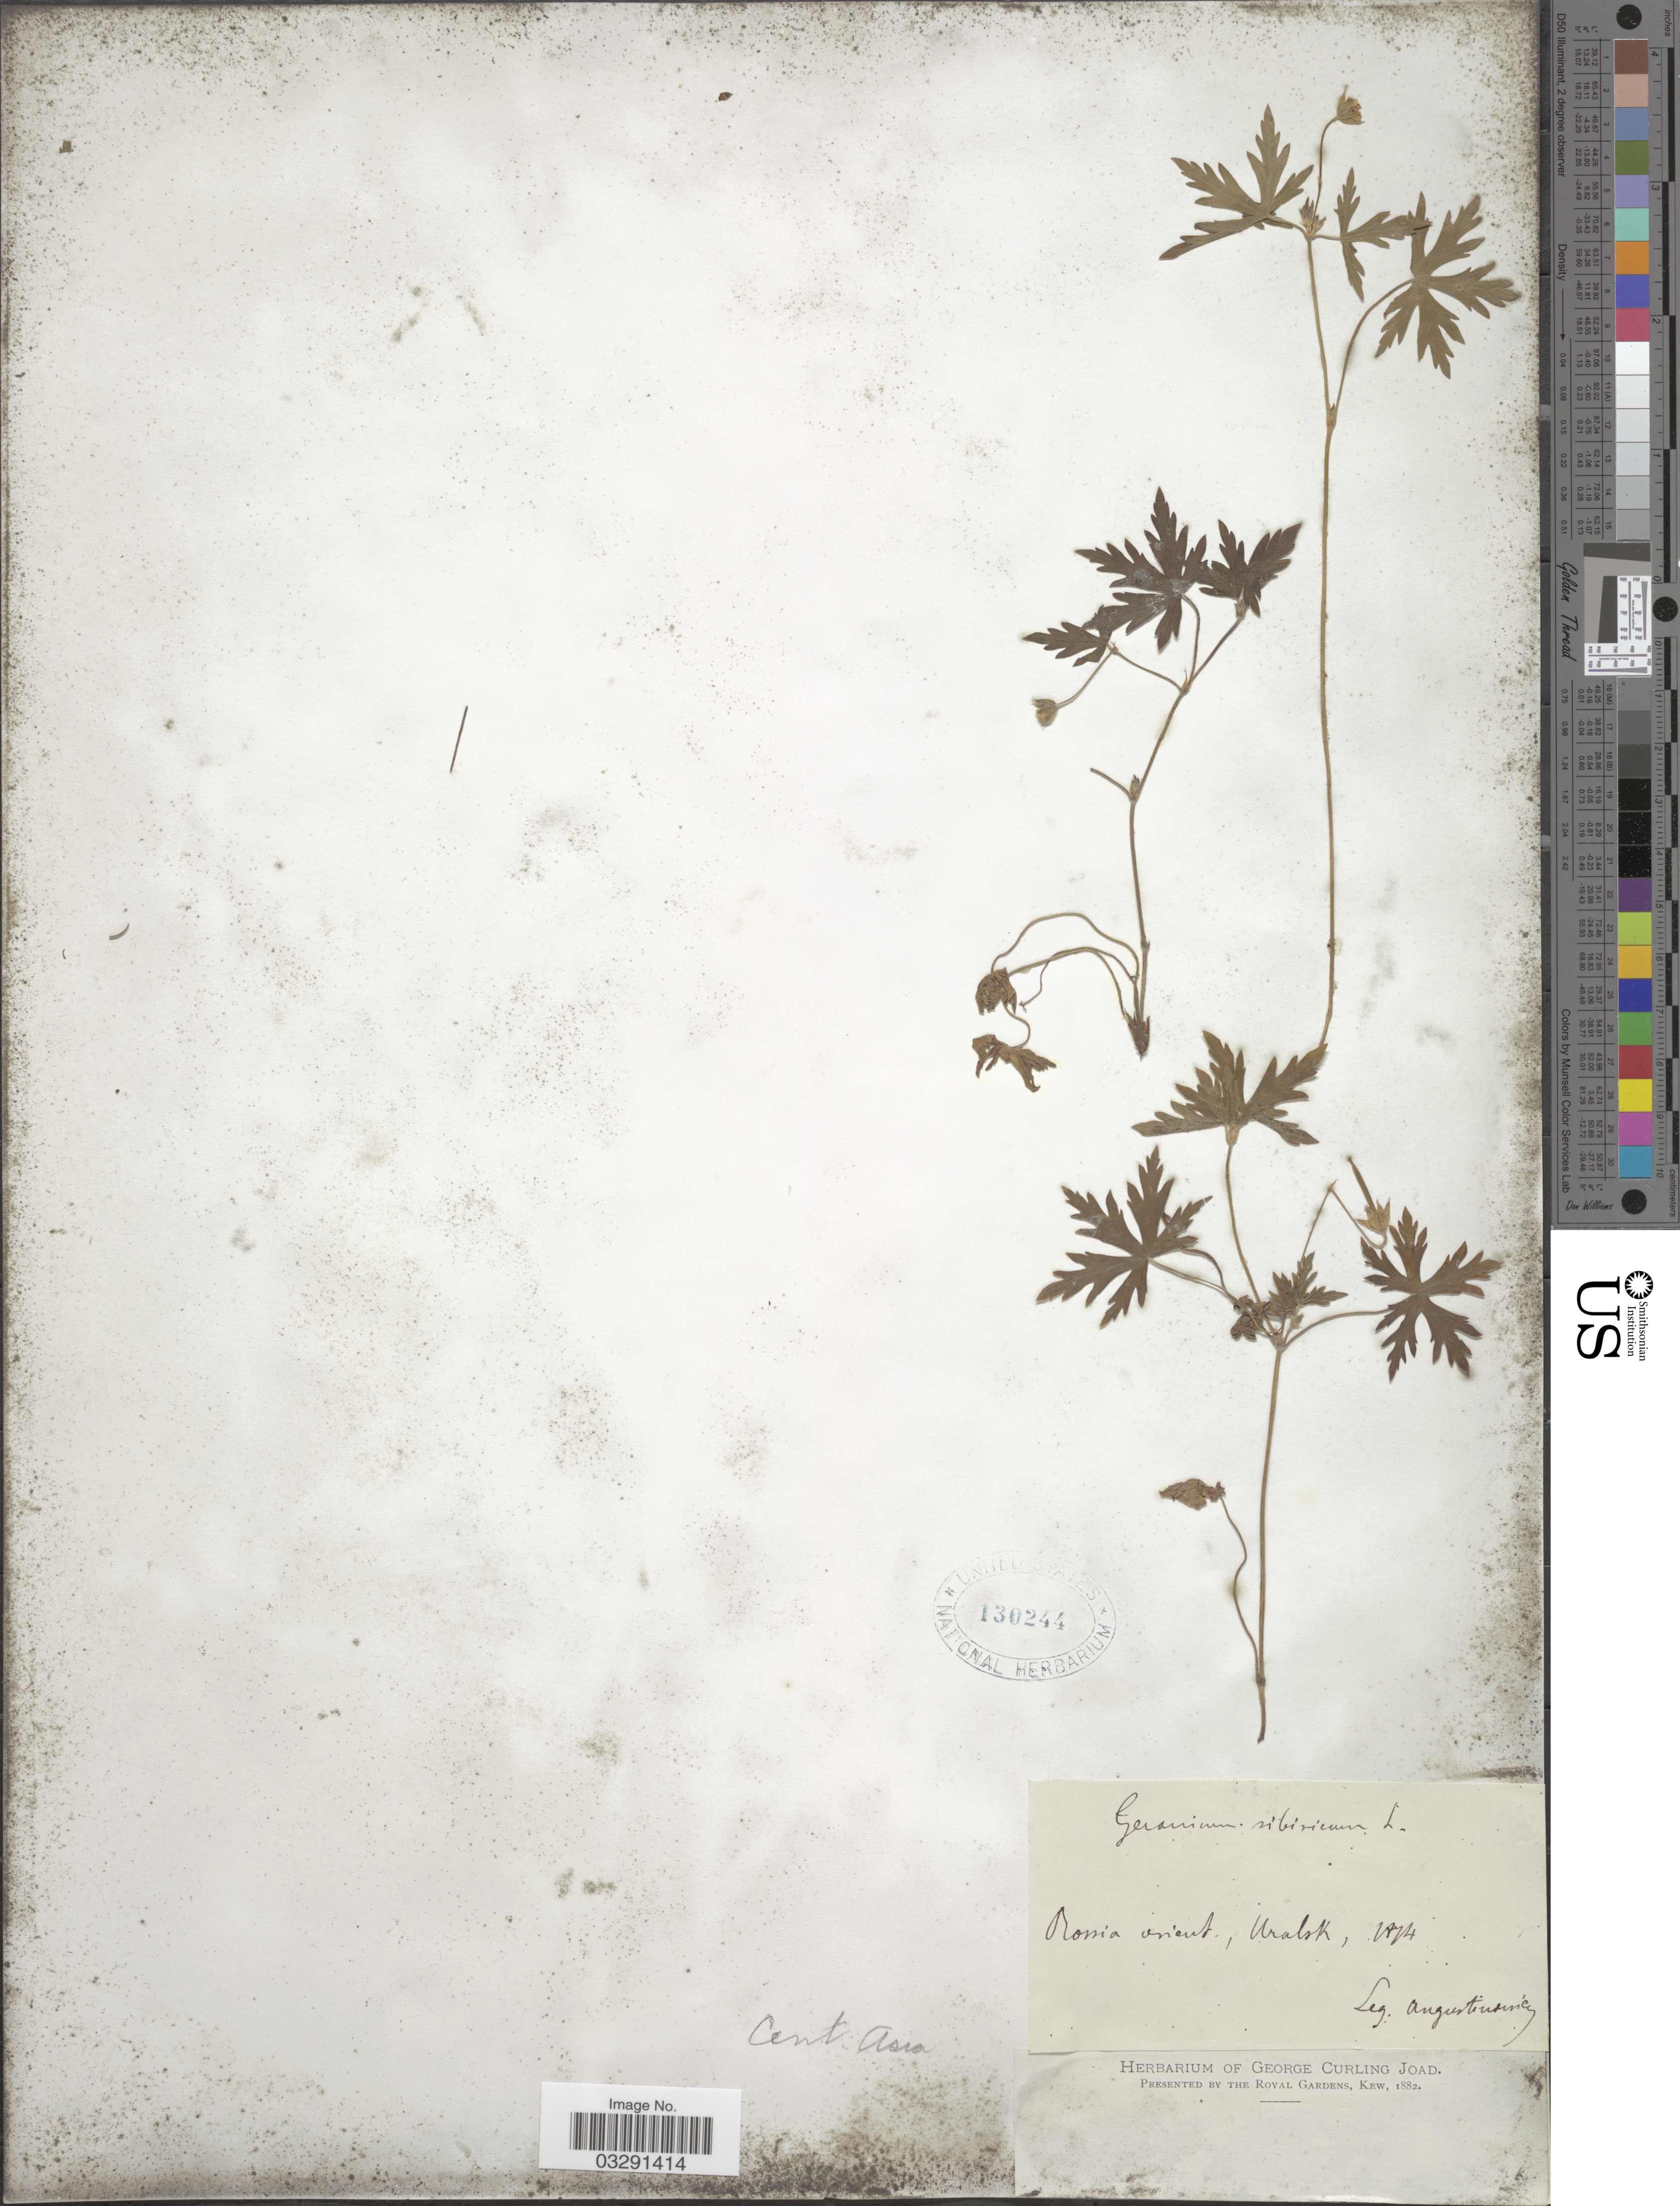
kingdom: Plantae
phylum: Tracheophyta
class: Magnoliopsida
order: Geraniales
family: Geraniaceae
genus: Geranium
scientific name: Geranium sibiricum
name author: L.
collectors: Augustinowicz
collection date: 1874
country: Kazakhstan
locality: Rossia orient., Uralsk, Cent. Asia.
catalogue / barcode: US 130244